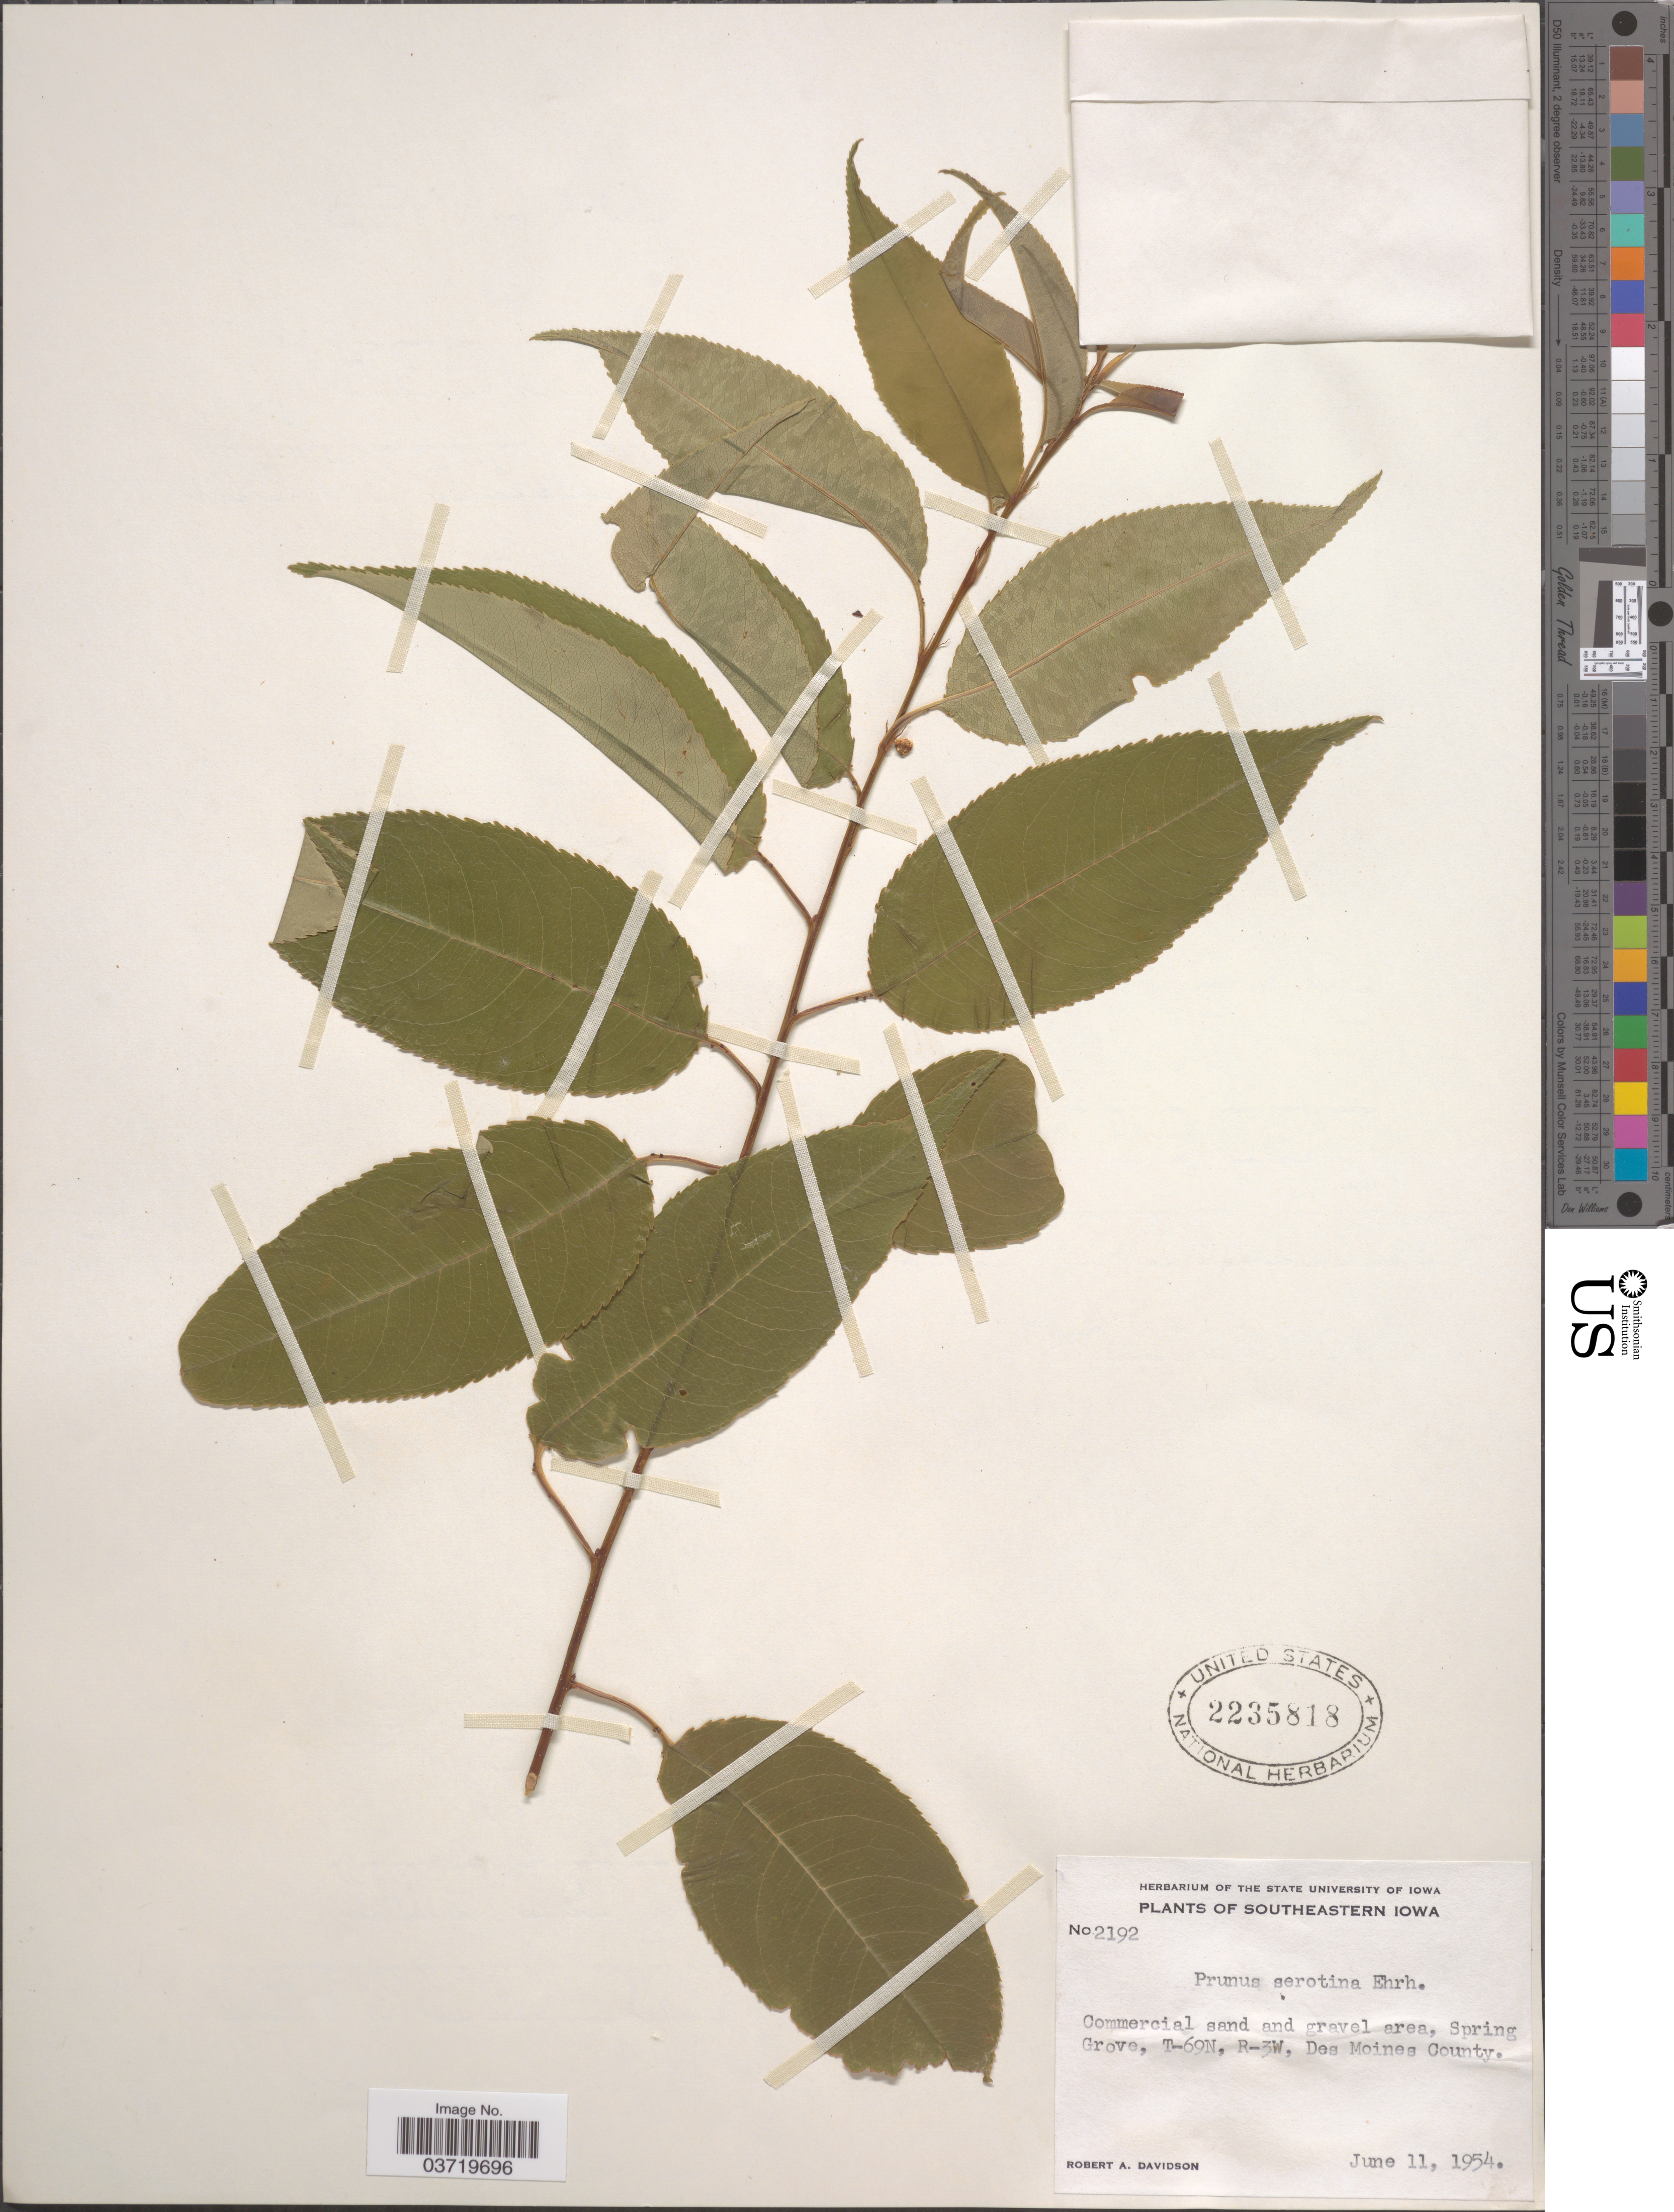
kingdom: Plantae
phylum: Tracheophyta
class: Magnoliopsida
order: Rosales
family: Rosaceae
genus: Prunus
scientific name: Prunus serotina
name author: Ehrh.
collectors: R. A. Davidson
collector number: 2192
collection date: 1954-06-11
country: United States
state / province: Iowa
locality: Southeastern Iowa. Spring Grove, T-69N, R-3W, Des Moines County.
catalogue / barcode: US 2235818